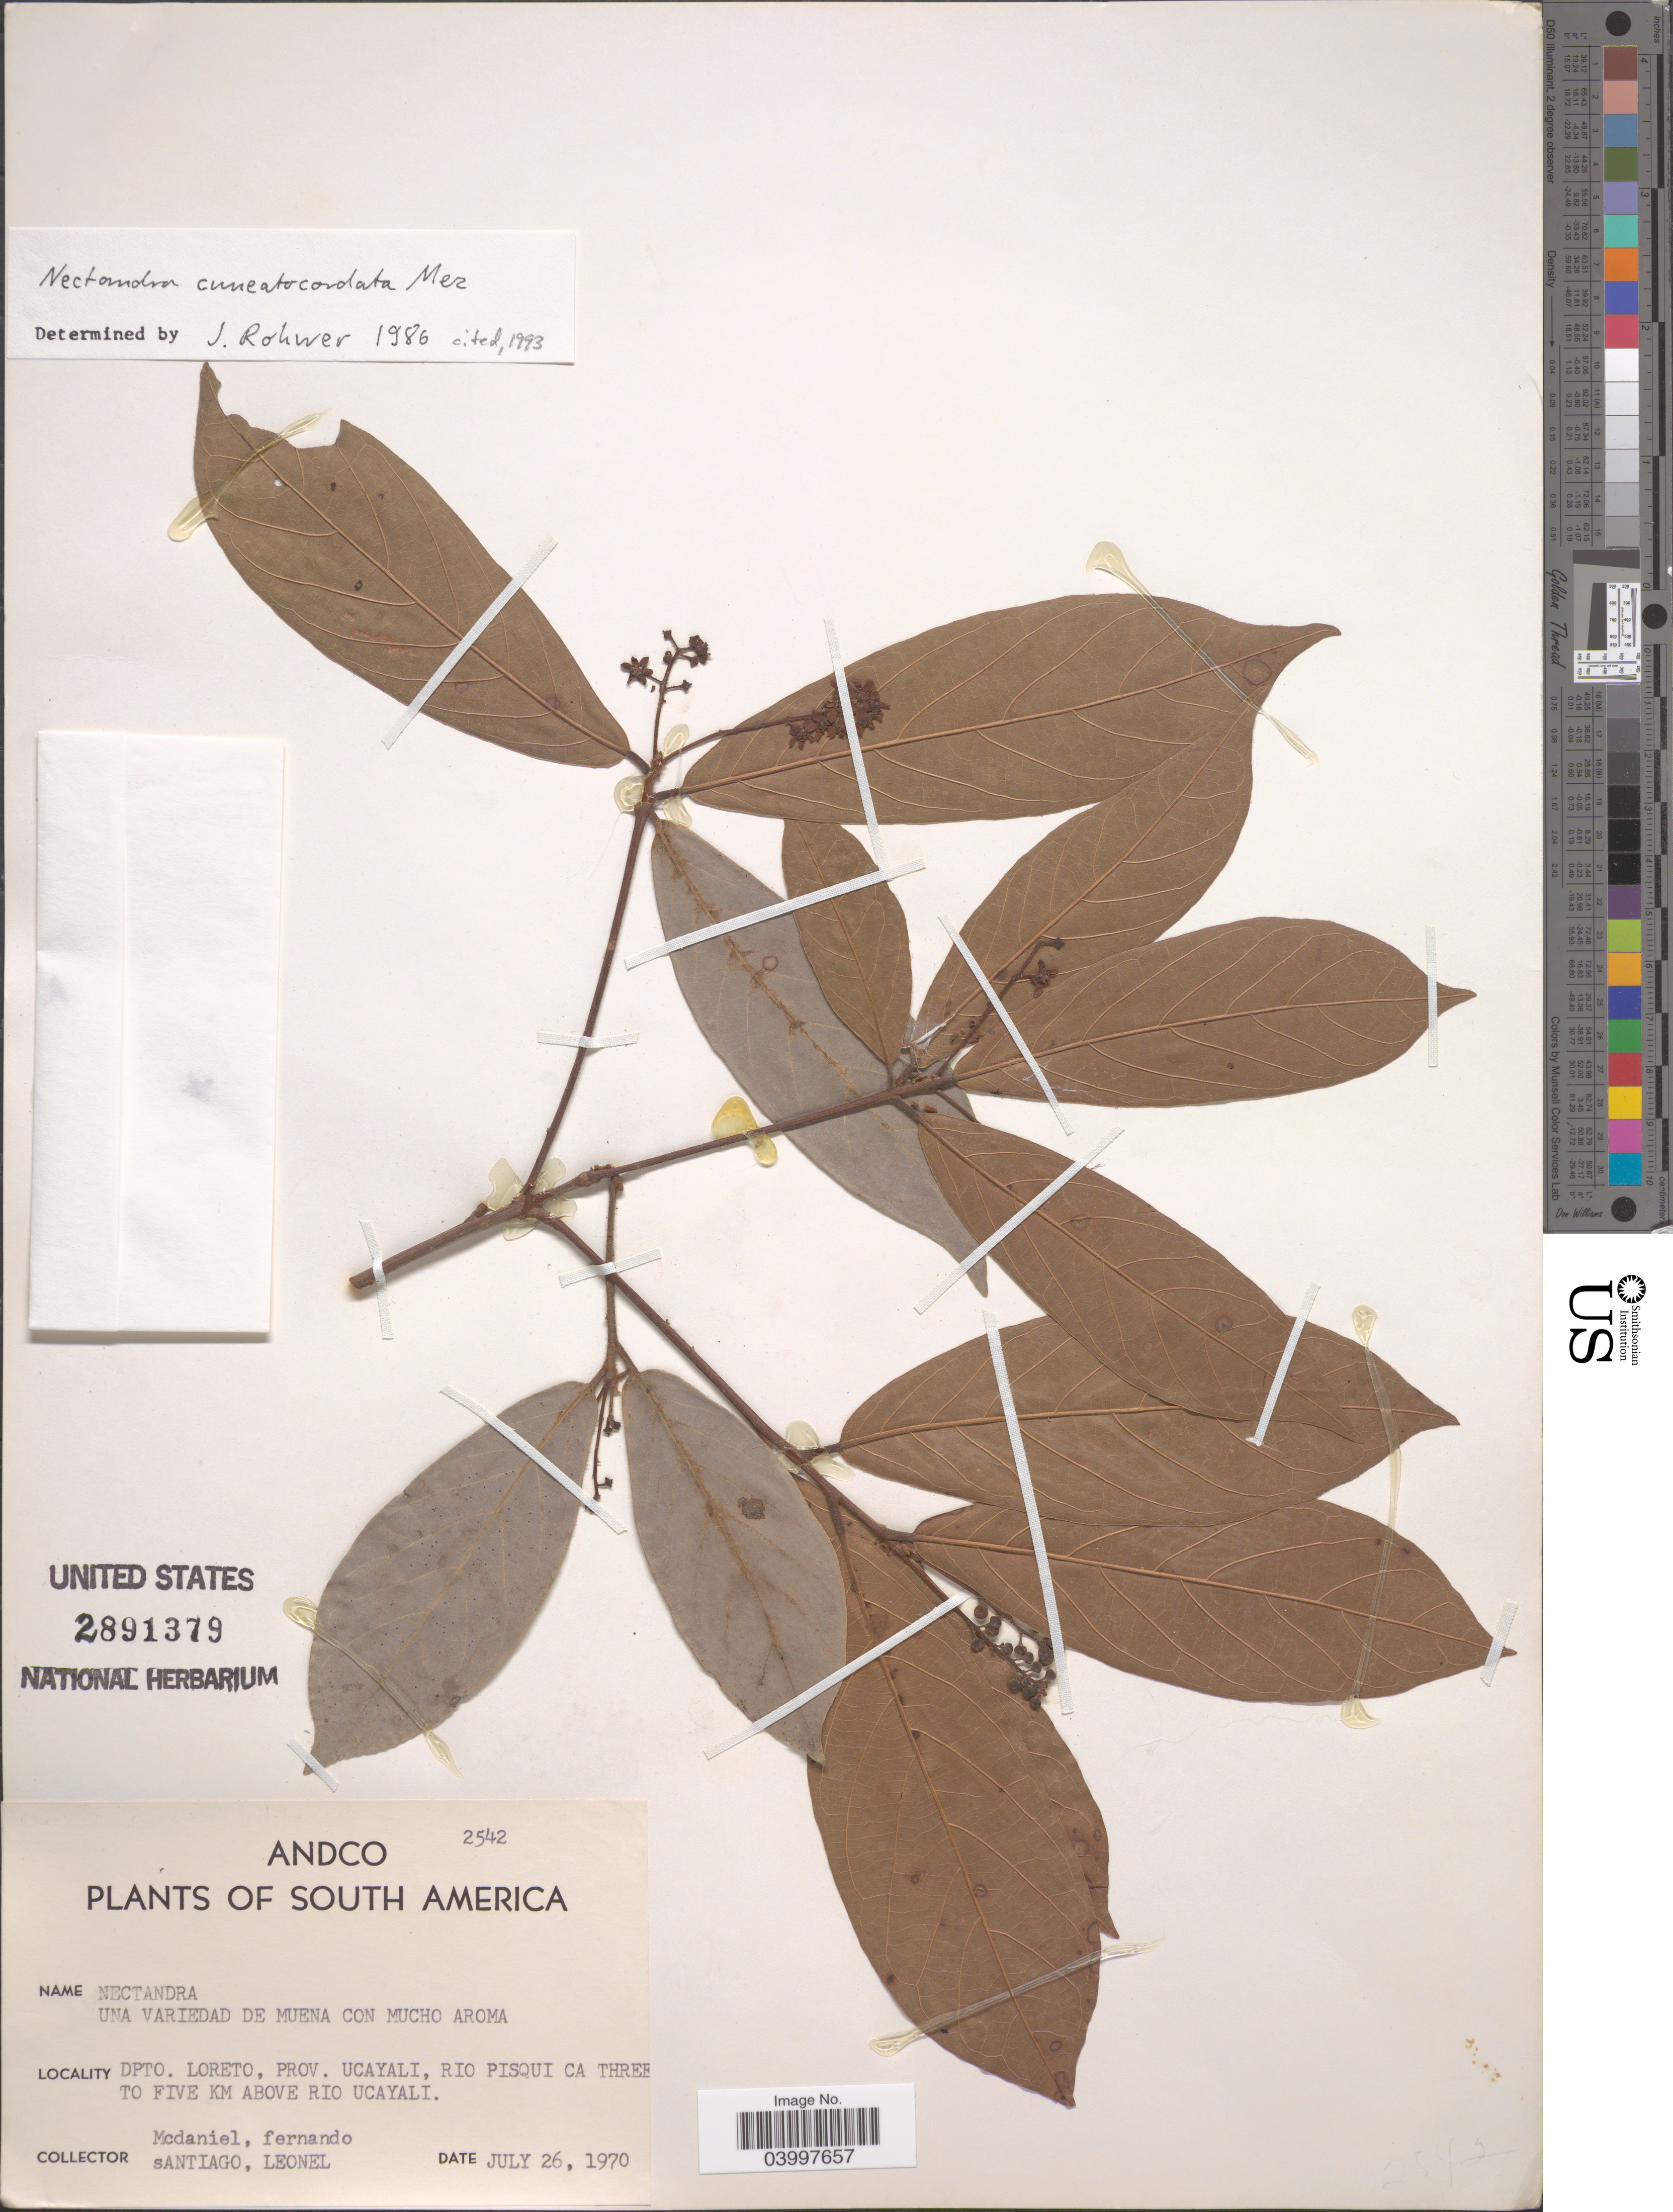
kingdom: Plantae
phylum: Tracheophyta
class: Magnoliopsida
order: Laurales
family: Lauraceae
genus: Nectandra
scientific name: Nectandra cuneato-cordata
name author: Mez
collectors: F. McDaniel & L. Santiago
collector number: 2542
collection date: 1970-07-26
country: Peru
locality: Dpto. Loreto, Prov. Ucayali, Rio Pisqui ca three to five km above Rio Ucayali.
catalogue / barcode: US 2891379